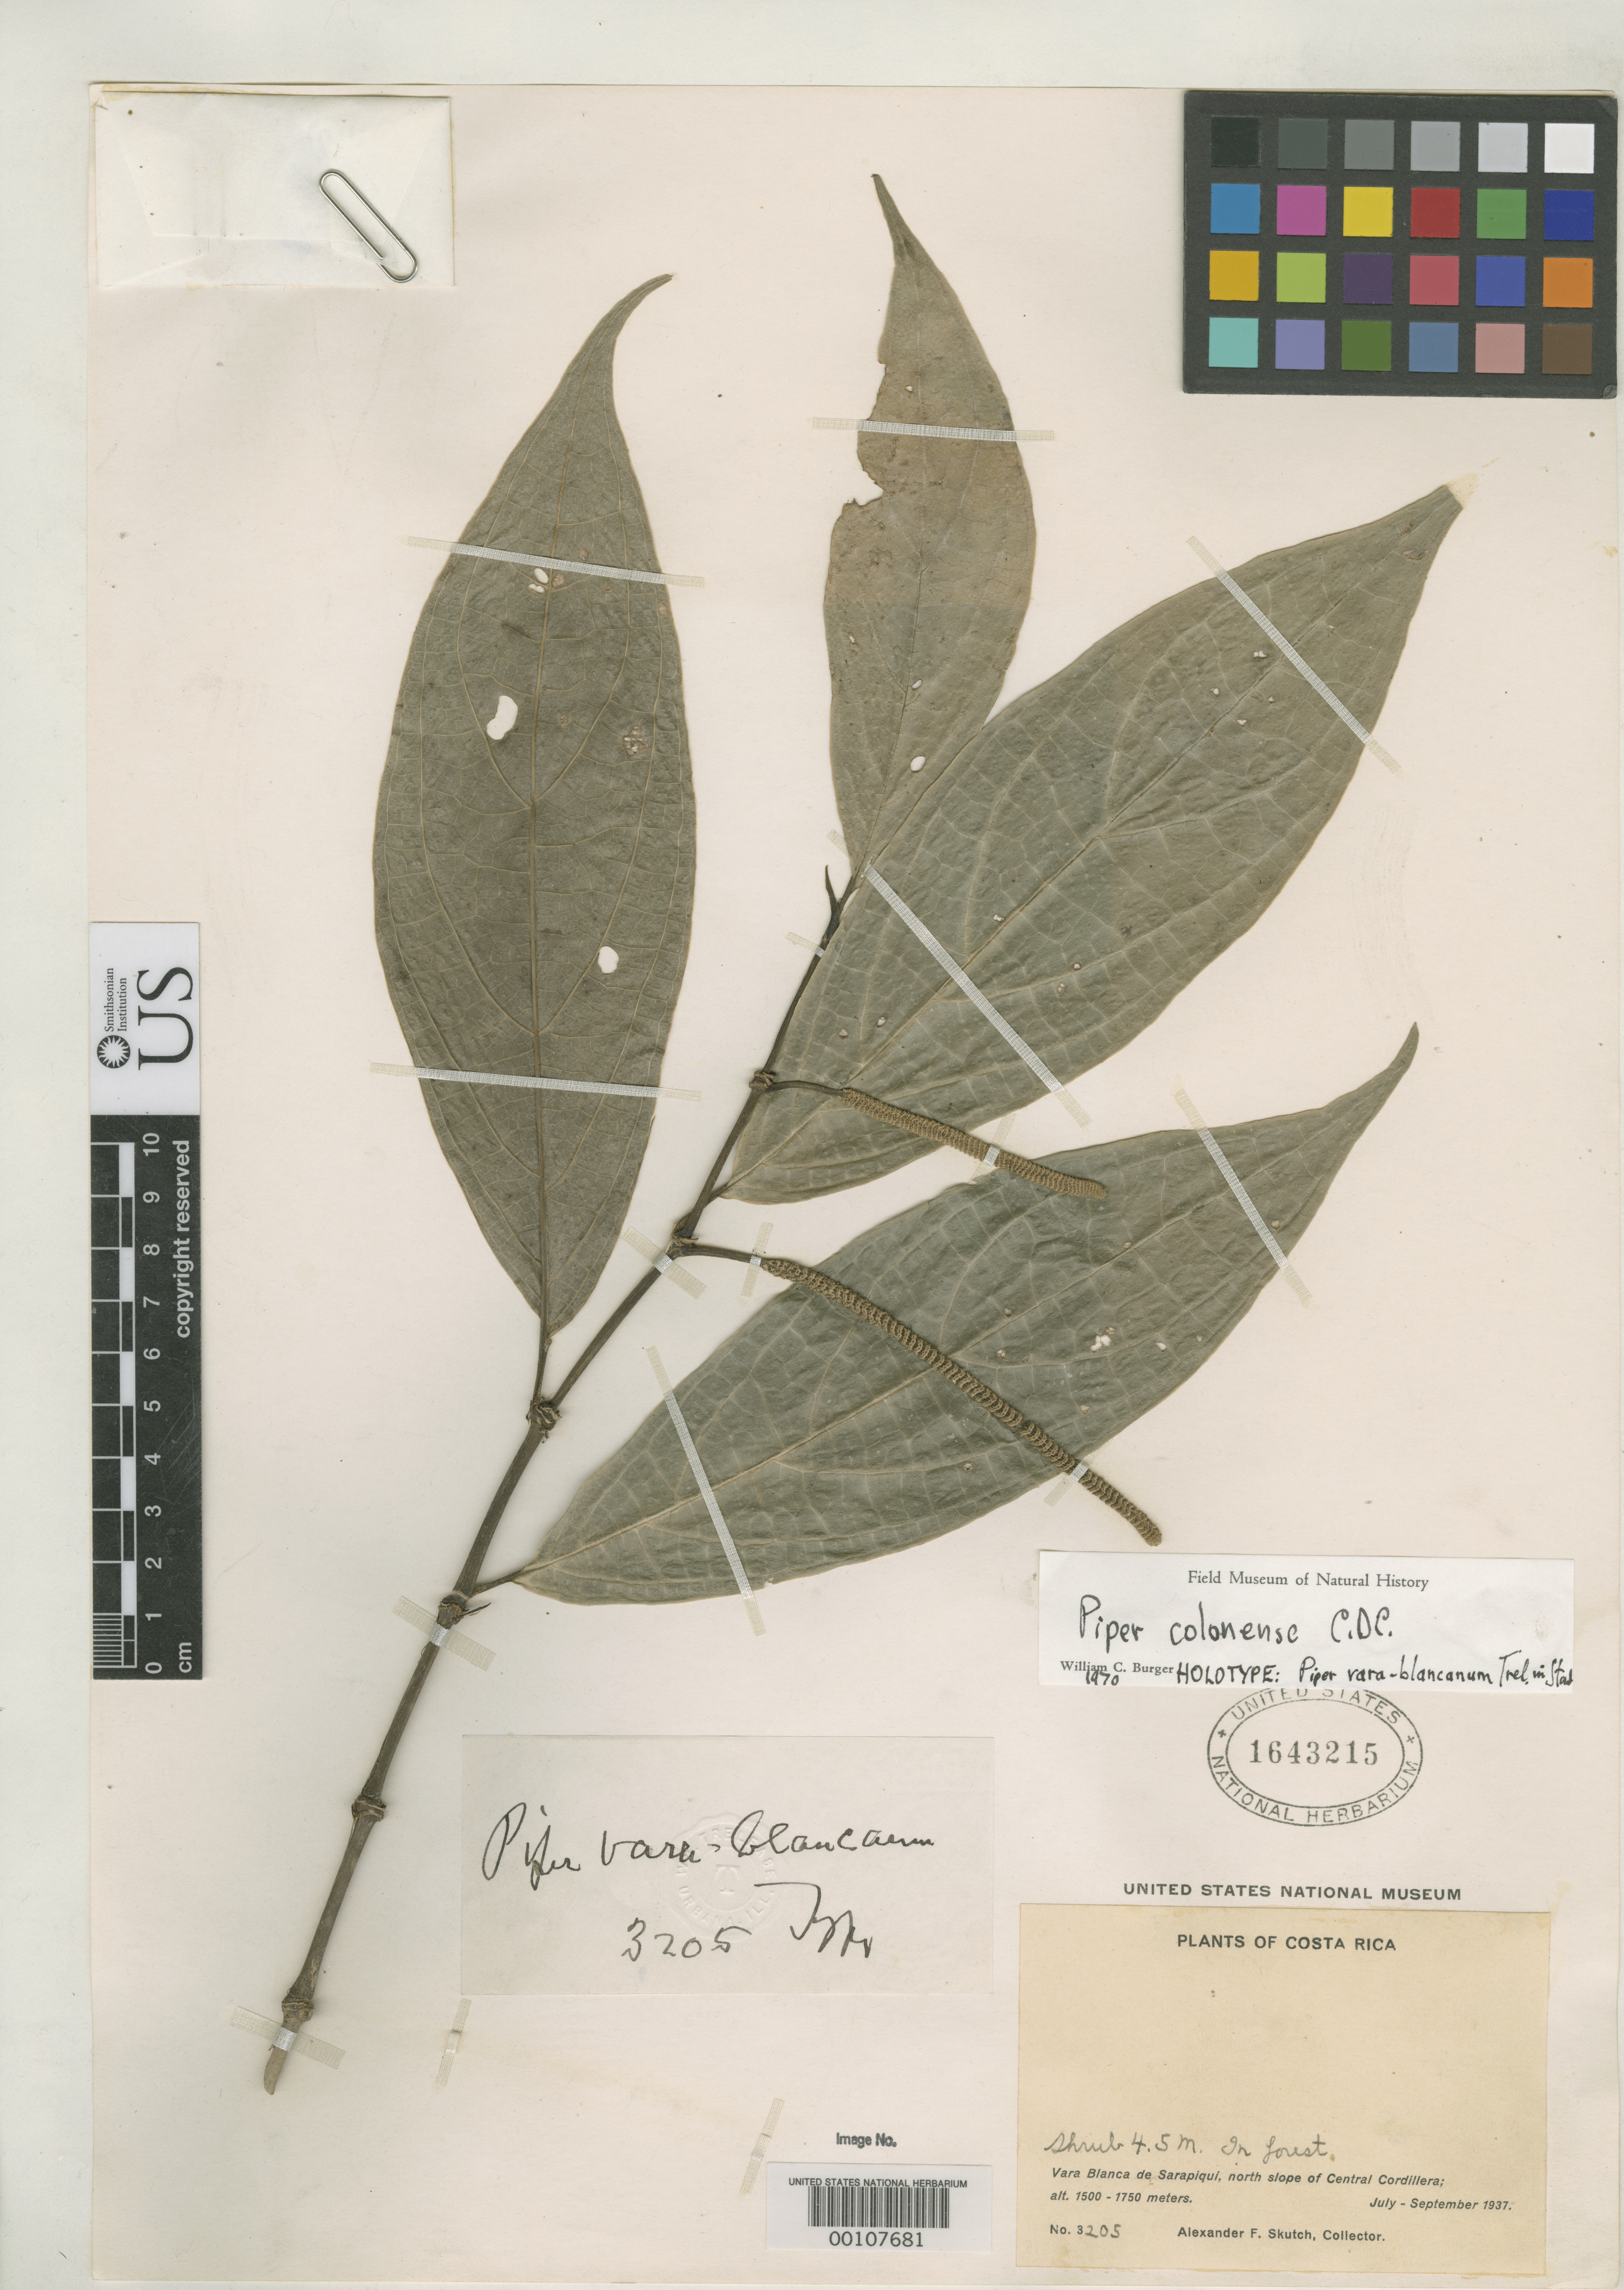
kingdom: Plantae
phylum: Tracheophyta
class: Magnoliopsida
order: Piperales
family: Piperaceae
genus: Piper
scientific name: Piper varablancanum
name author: Trel. in Standl.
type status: Holotype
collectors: A. F. Skutch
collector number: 3205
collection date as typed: Jul 1937 to -- Sep 1937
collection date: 1937-07/1937-09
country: Costa Rica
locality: Vara Blanca de Sarapiqui, N slope of central cordillera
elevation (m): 1500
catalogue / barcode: US 1643215